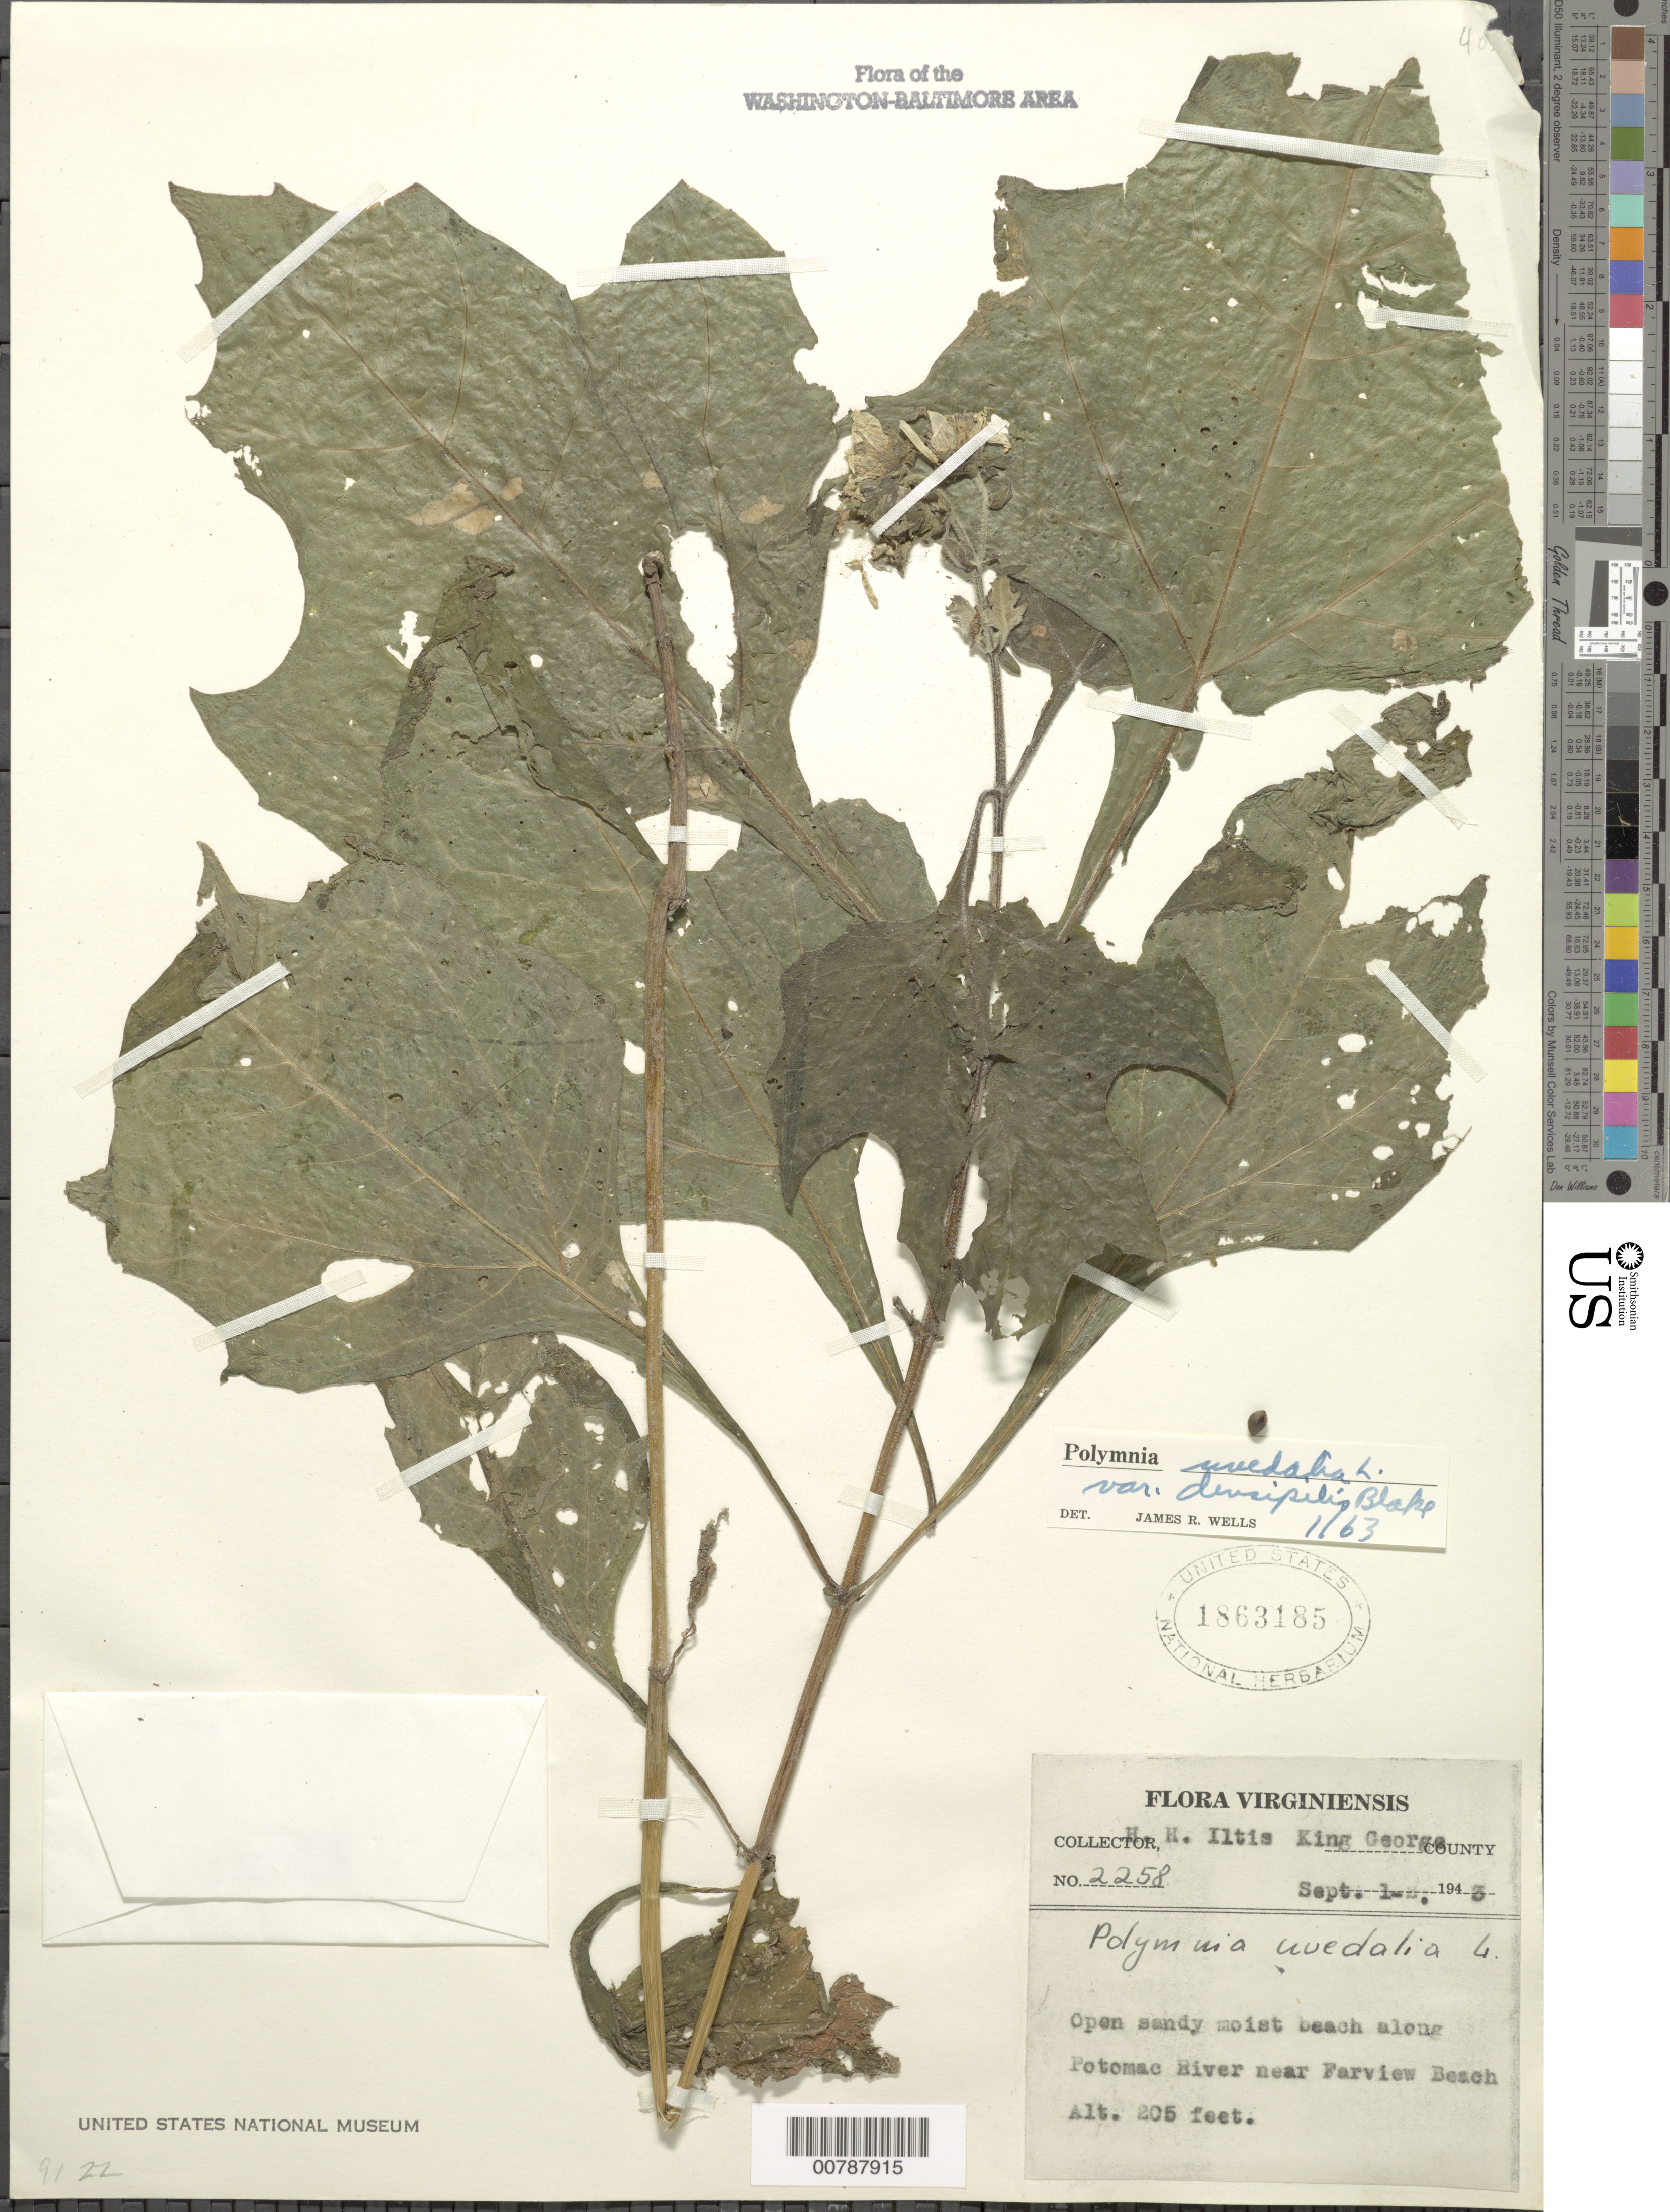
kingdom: Plantae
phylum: Tracheophyta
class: Magnoliopsida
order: Asterales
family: Asteraceae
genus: Smallanthus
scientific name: Smallanthus uvedalia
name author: (L.) Mack. ex Mack.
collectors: H. H. Iltis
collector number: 2258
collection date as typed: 01 Sep 1943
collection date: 1943-09-01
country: United States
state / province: Virginia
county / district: King George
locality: Along Potomac River near Fairview Beach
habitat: Open sandy moist beach along river.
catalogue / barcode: US 1863185